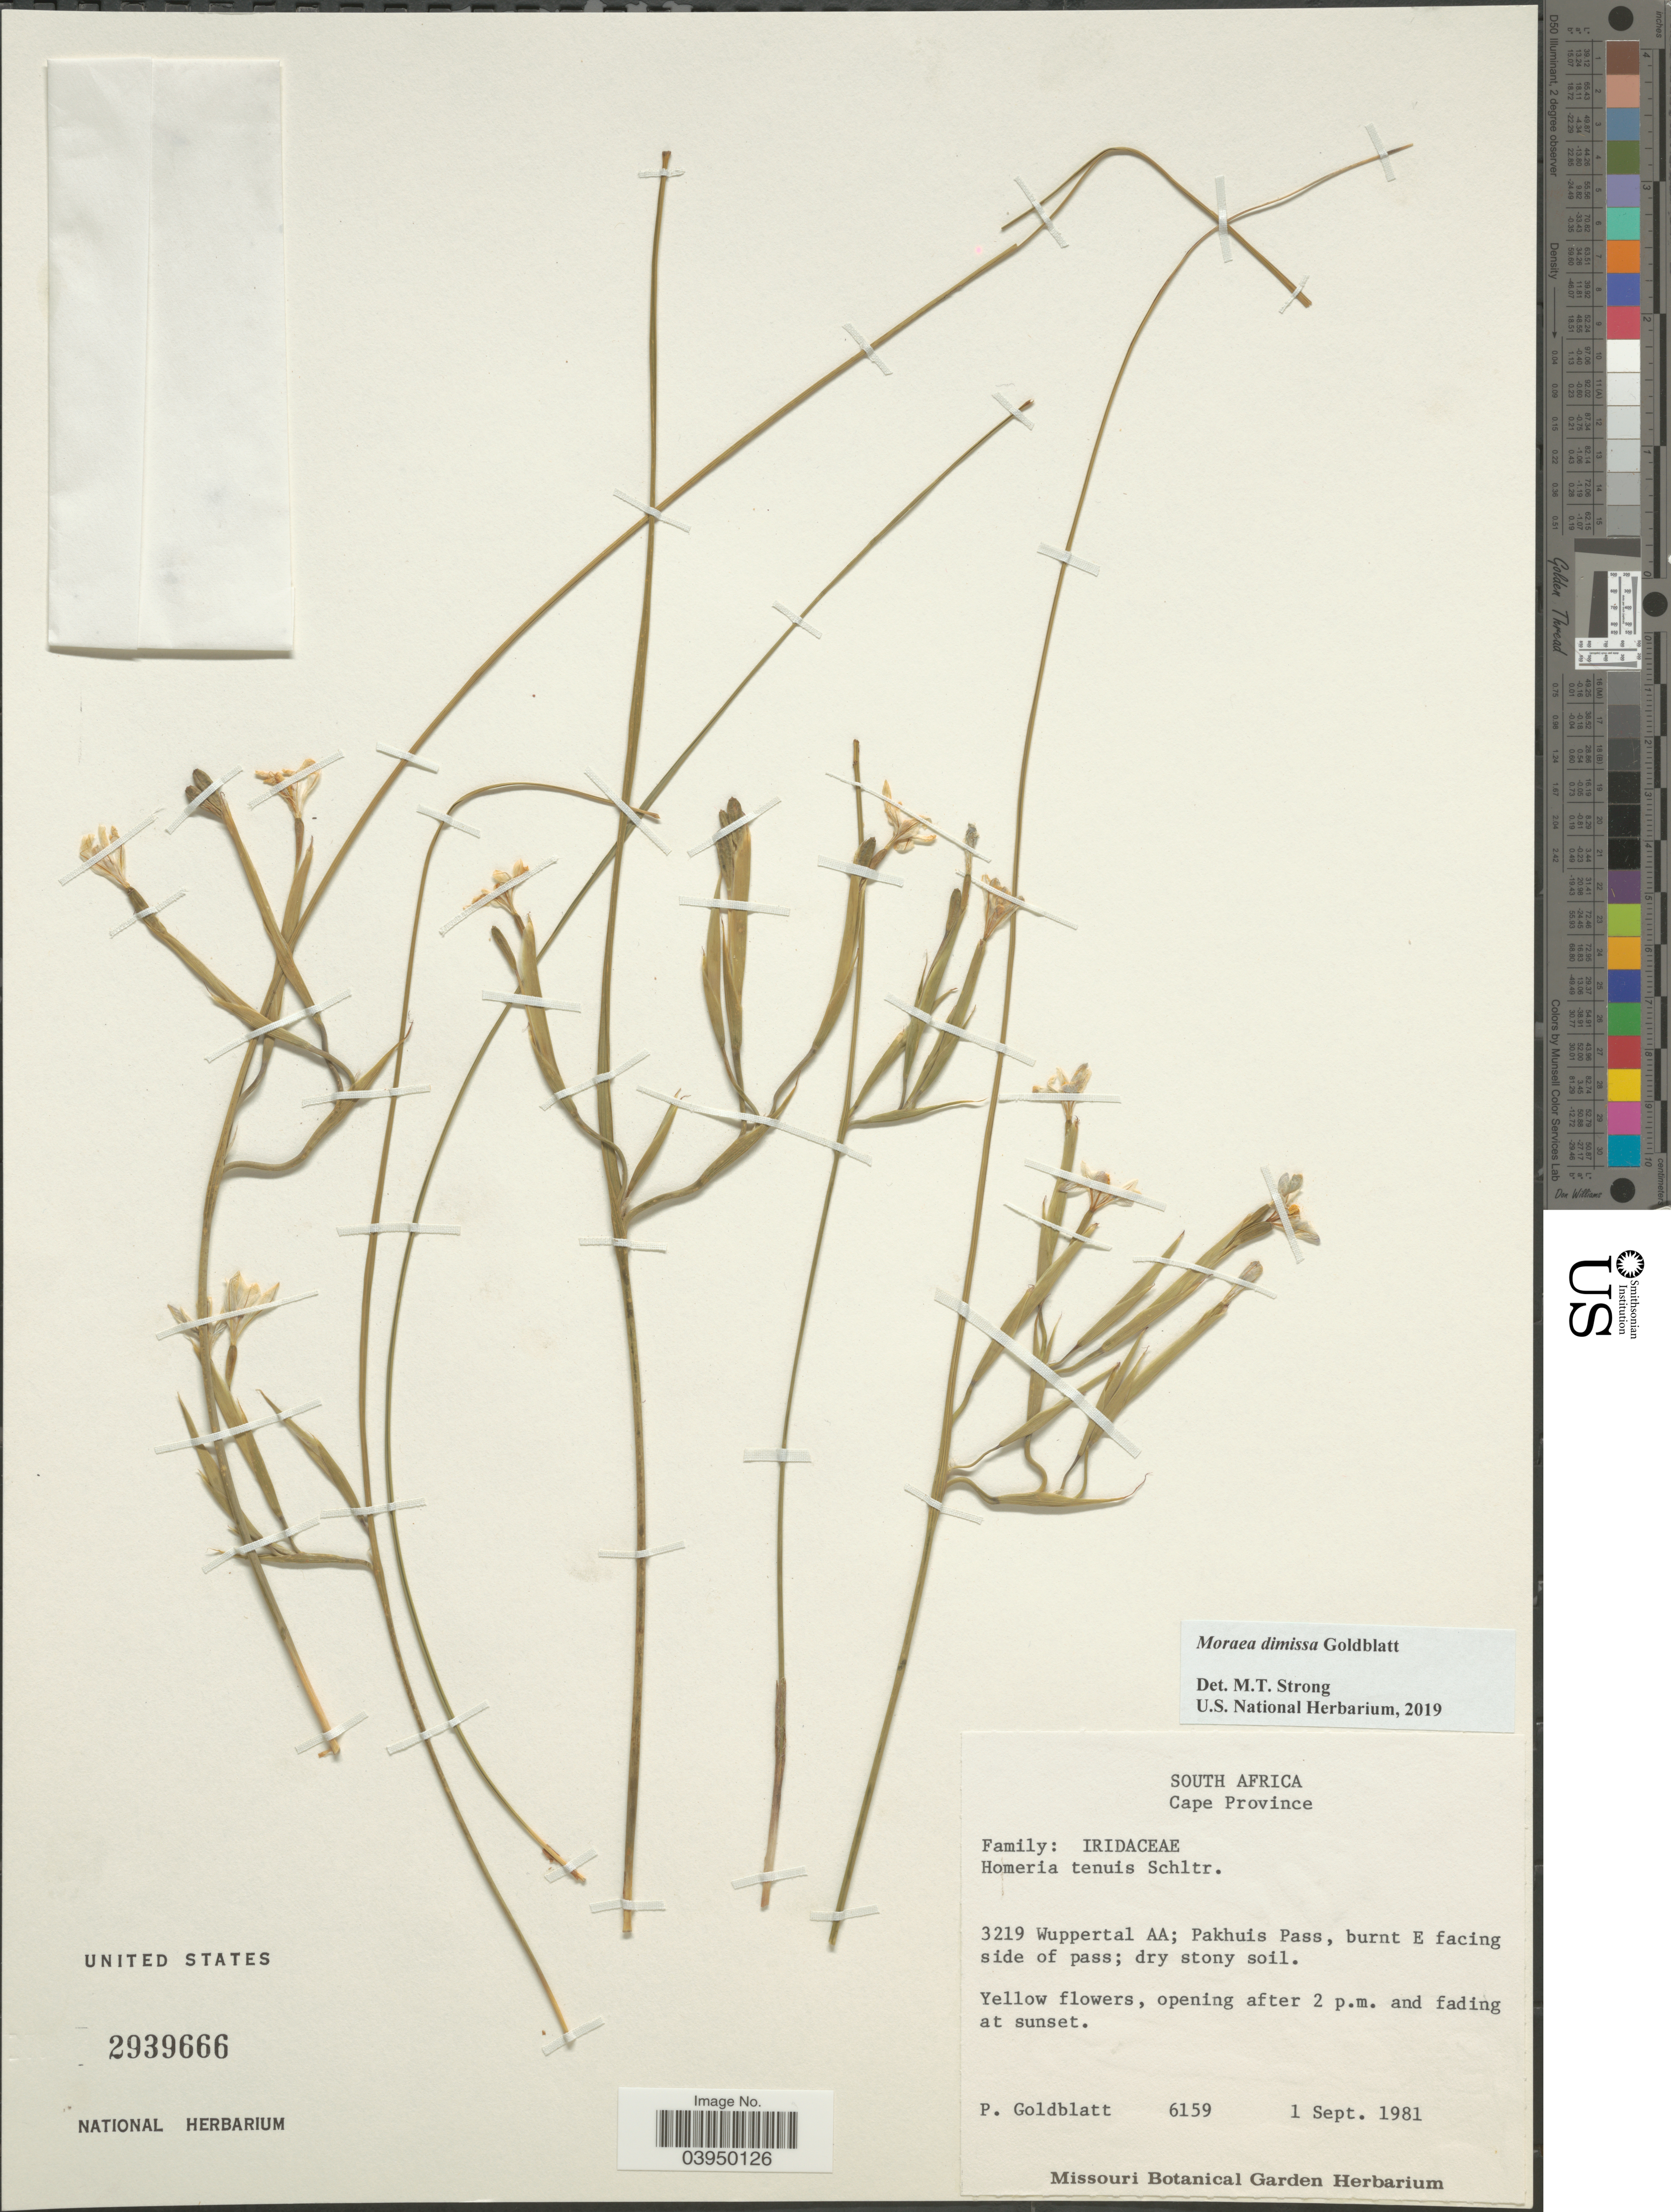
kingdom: Plantae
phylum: Tracheophyta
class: Liliopsida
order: Asparagales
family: Iridaceae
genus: Moraea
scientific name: Moraea dimissa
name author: Goldblatt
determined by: Strong, Mark T., (BOT), Smithsonian Institution - National Museum of Natural History (UNITED STATES)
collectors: P. Goldblatt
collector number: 6159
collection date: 1981-09-01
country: South Africa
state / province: Western Cape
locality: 3219 Wuppertal AA; Pakhuis Pass, burnt E facing side of pass; dry stony soil.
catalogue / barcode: US 2939666